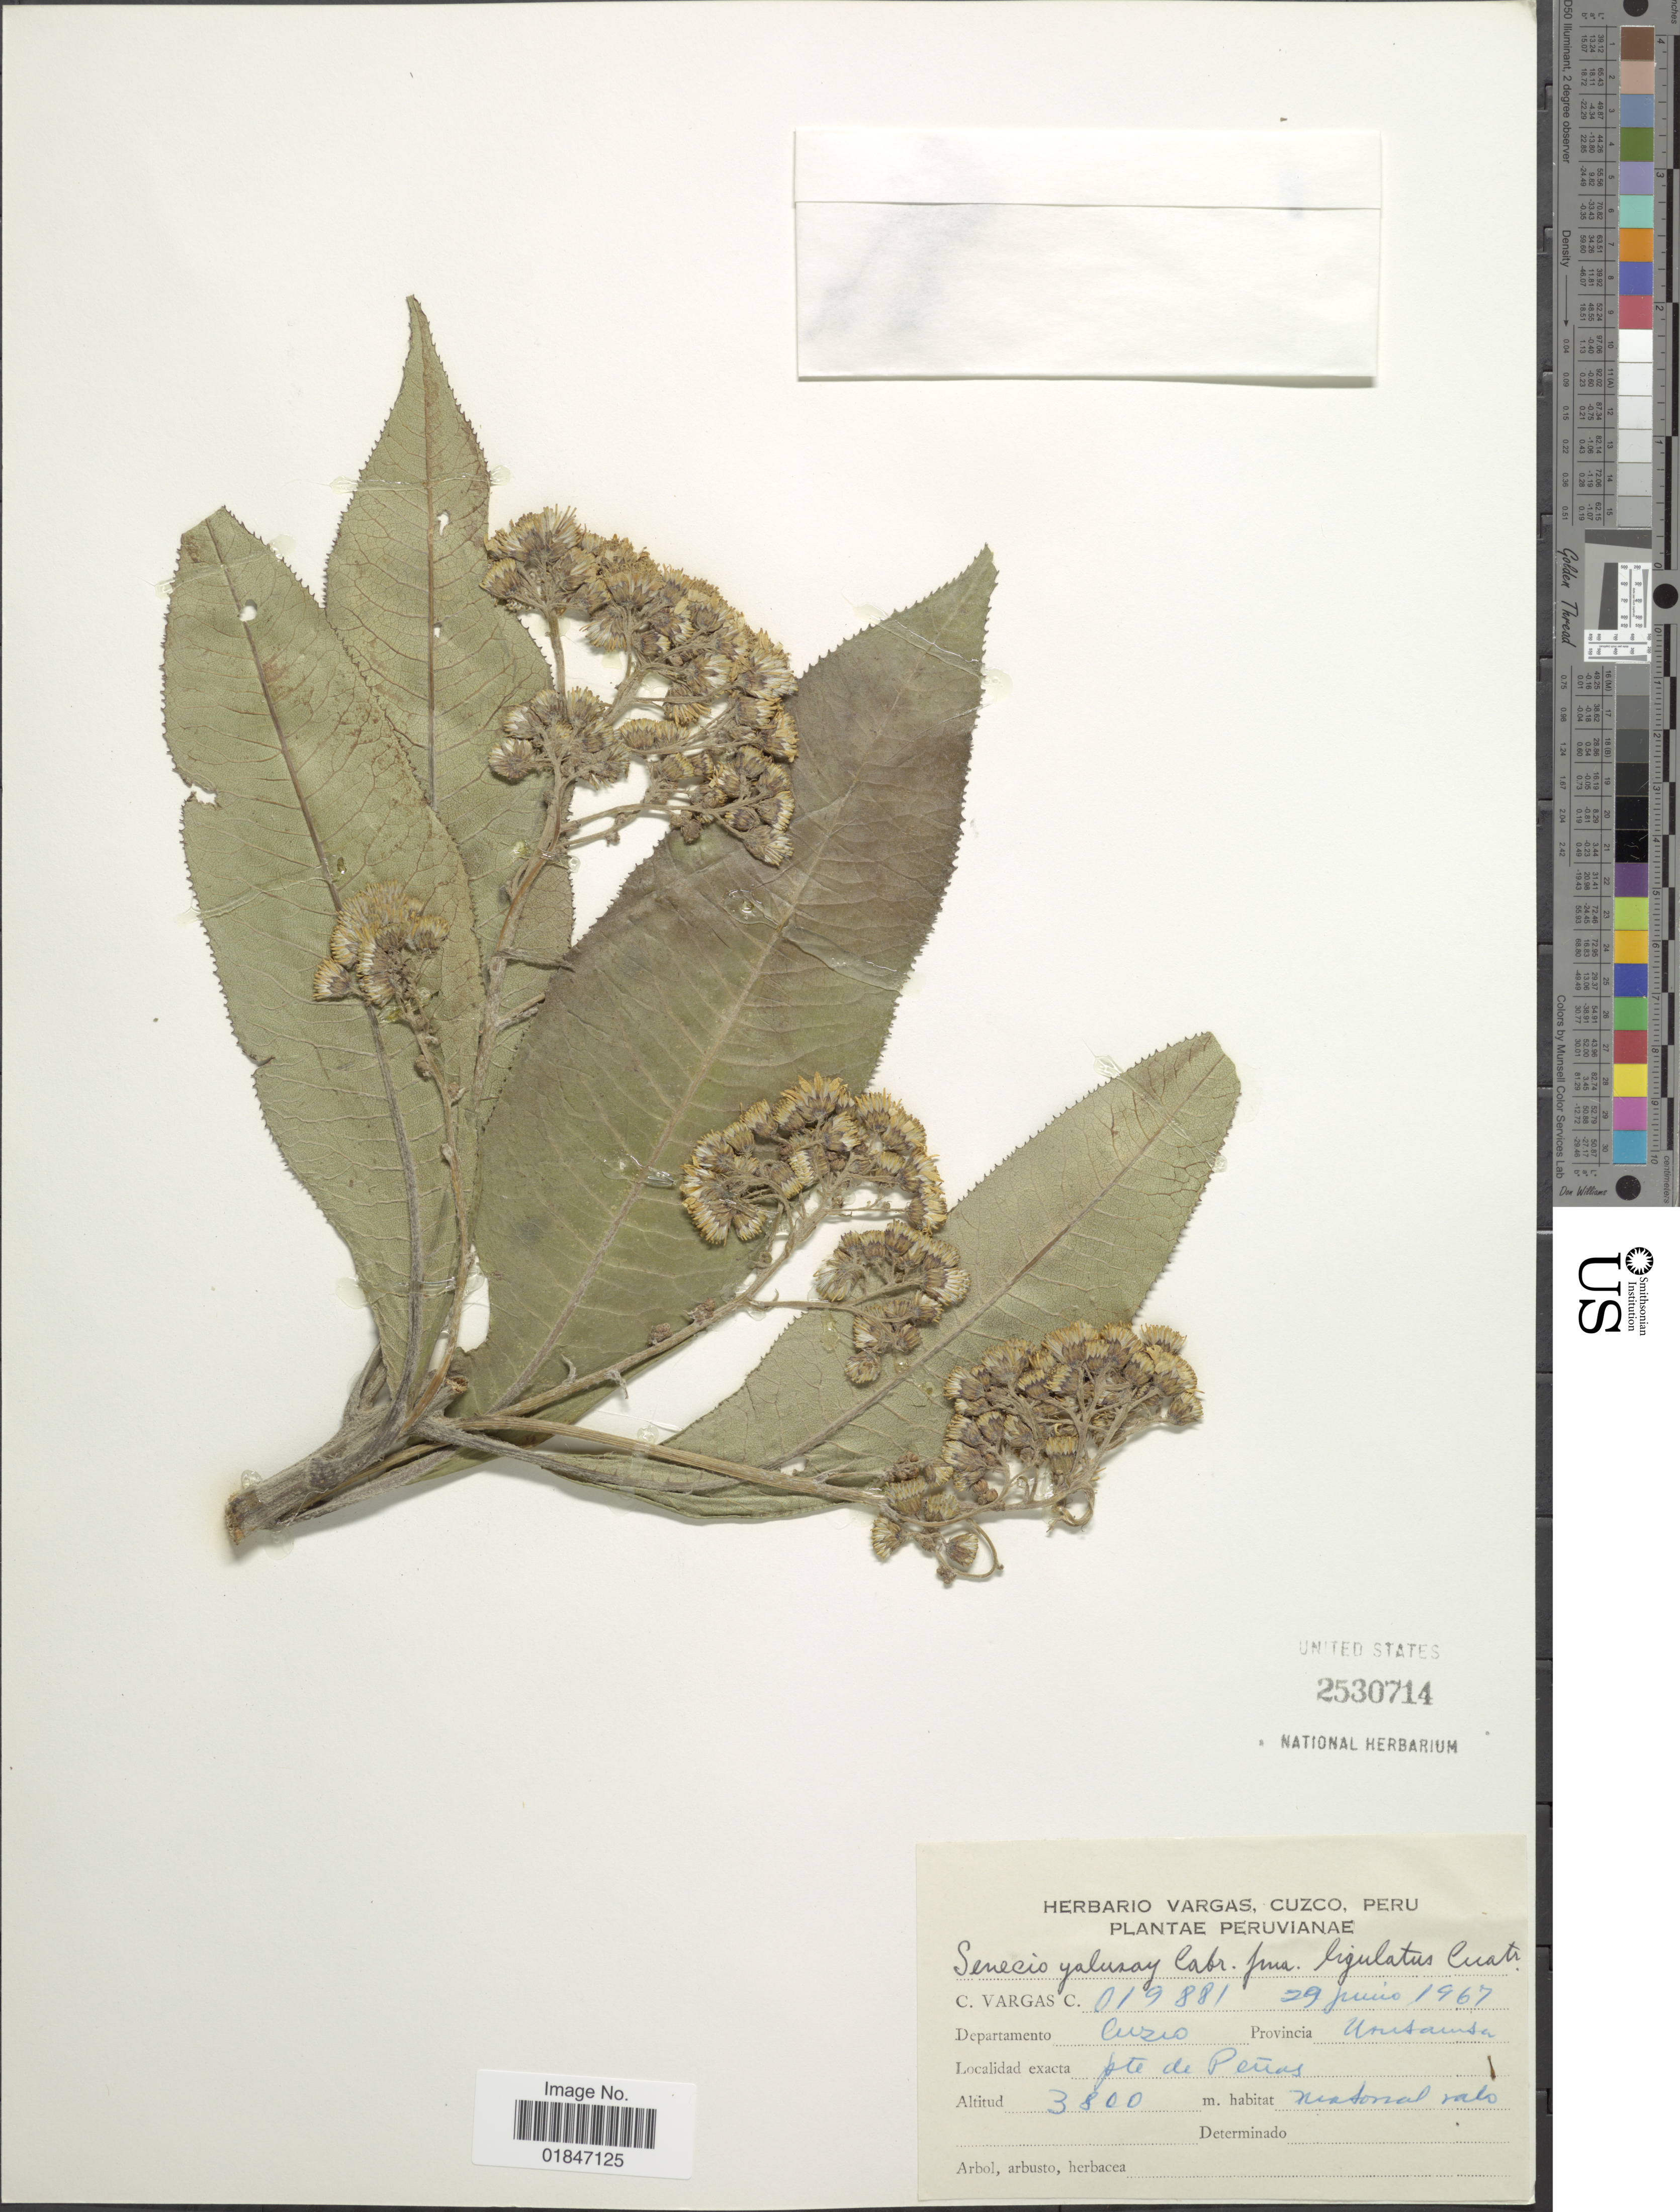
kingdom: Plantae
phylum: Tracheophyta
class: Magnoliopsida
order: Asterales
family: Asteraceae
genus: Dendrophorbium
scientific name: Dendrophorbium yalusay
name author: (Cabrera) C. Jeffrey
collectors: C. Vargas Calderón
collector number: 019881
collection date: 1967-06-29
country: Peru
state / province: Cusco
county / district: Urubamba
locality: Pte de Penas.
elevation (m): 3800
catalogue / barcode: US 2530714